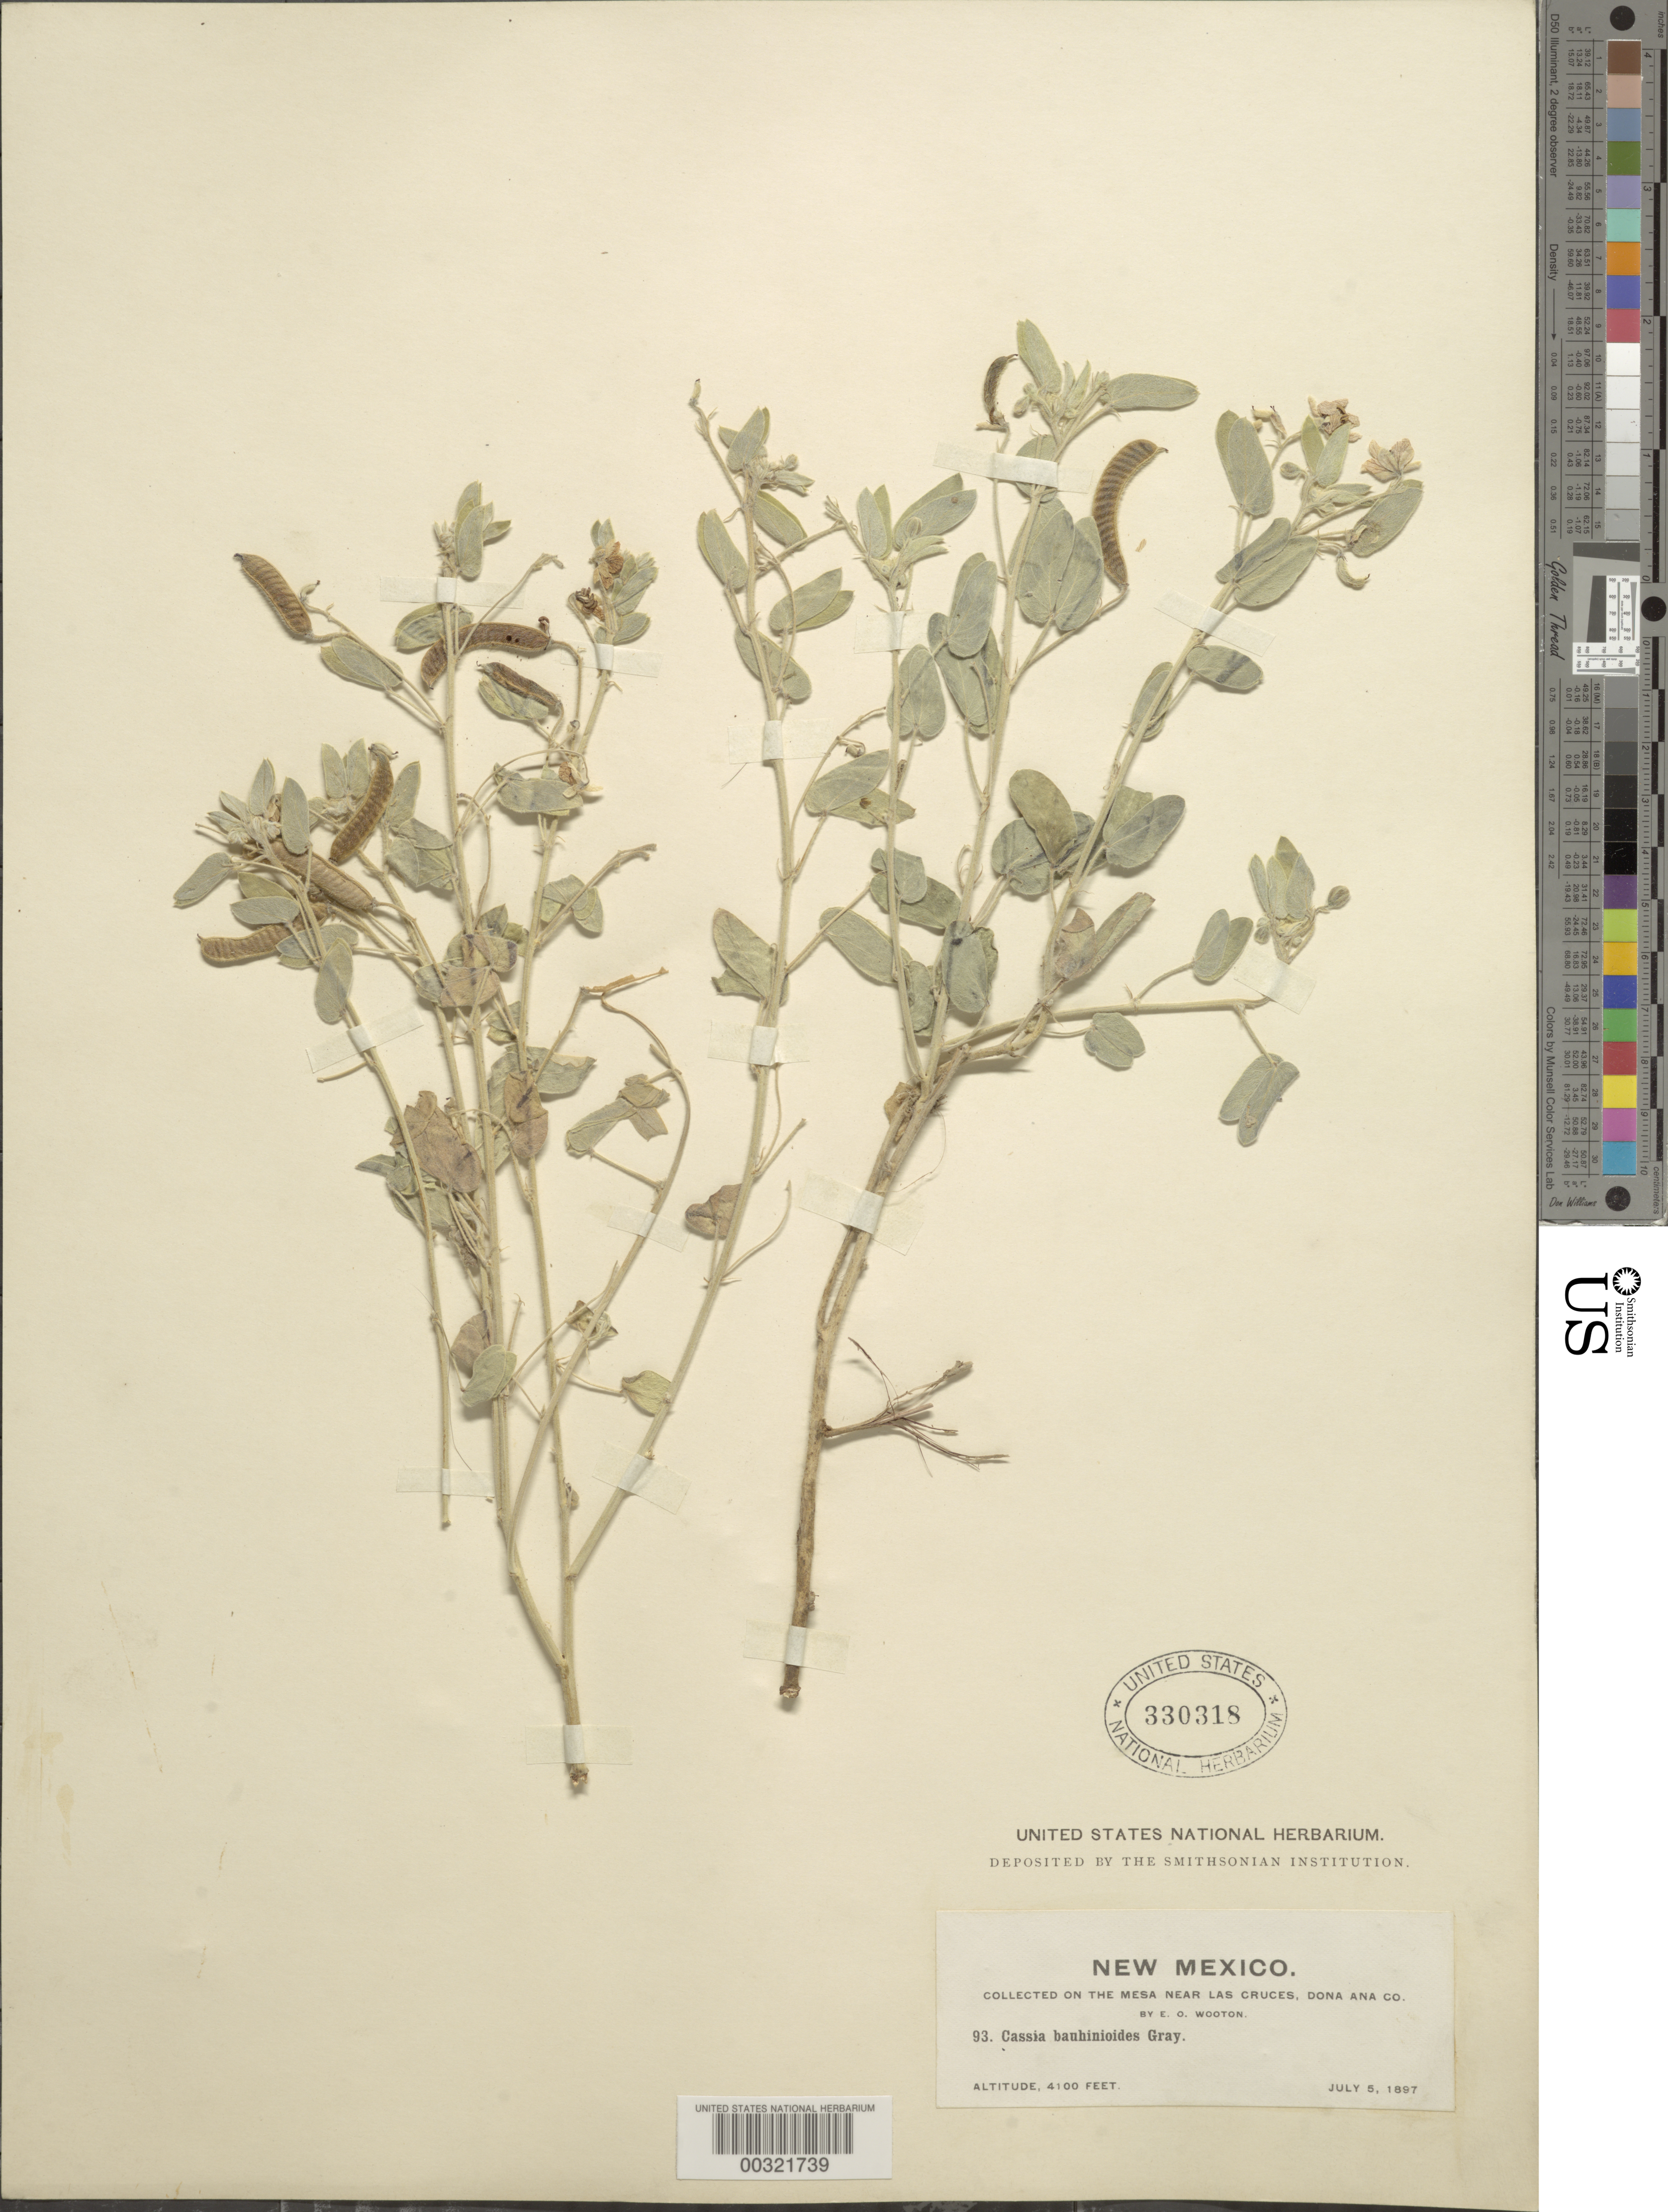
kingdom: Plantae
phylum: Tracheophyta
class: Magnoliopsida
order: Fabales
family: Fabaceae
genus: Senna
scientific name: Senna bauhinioides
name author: (A. Gray) H.S. Irwin & Barneby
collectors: E. O. Wooton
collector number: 93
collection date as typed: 05 Jul 1897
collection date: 1897-07-05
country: United States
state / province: New Mexico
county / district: Dona Ana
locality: Mesa near las cruces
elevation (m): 1250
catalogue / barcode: US 330318